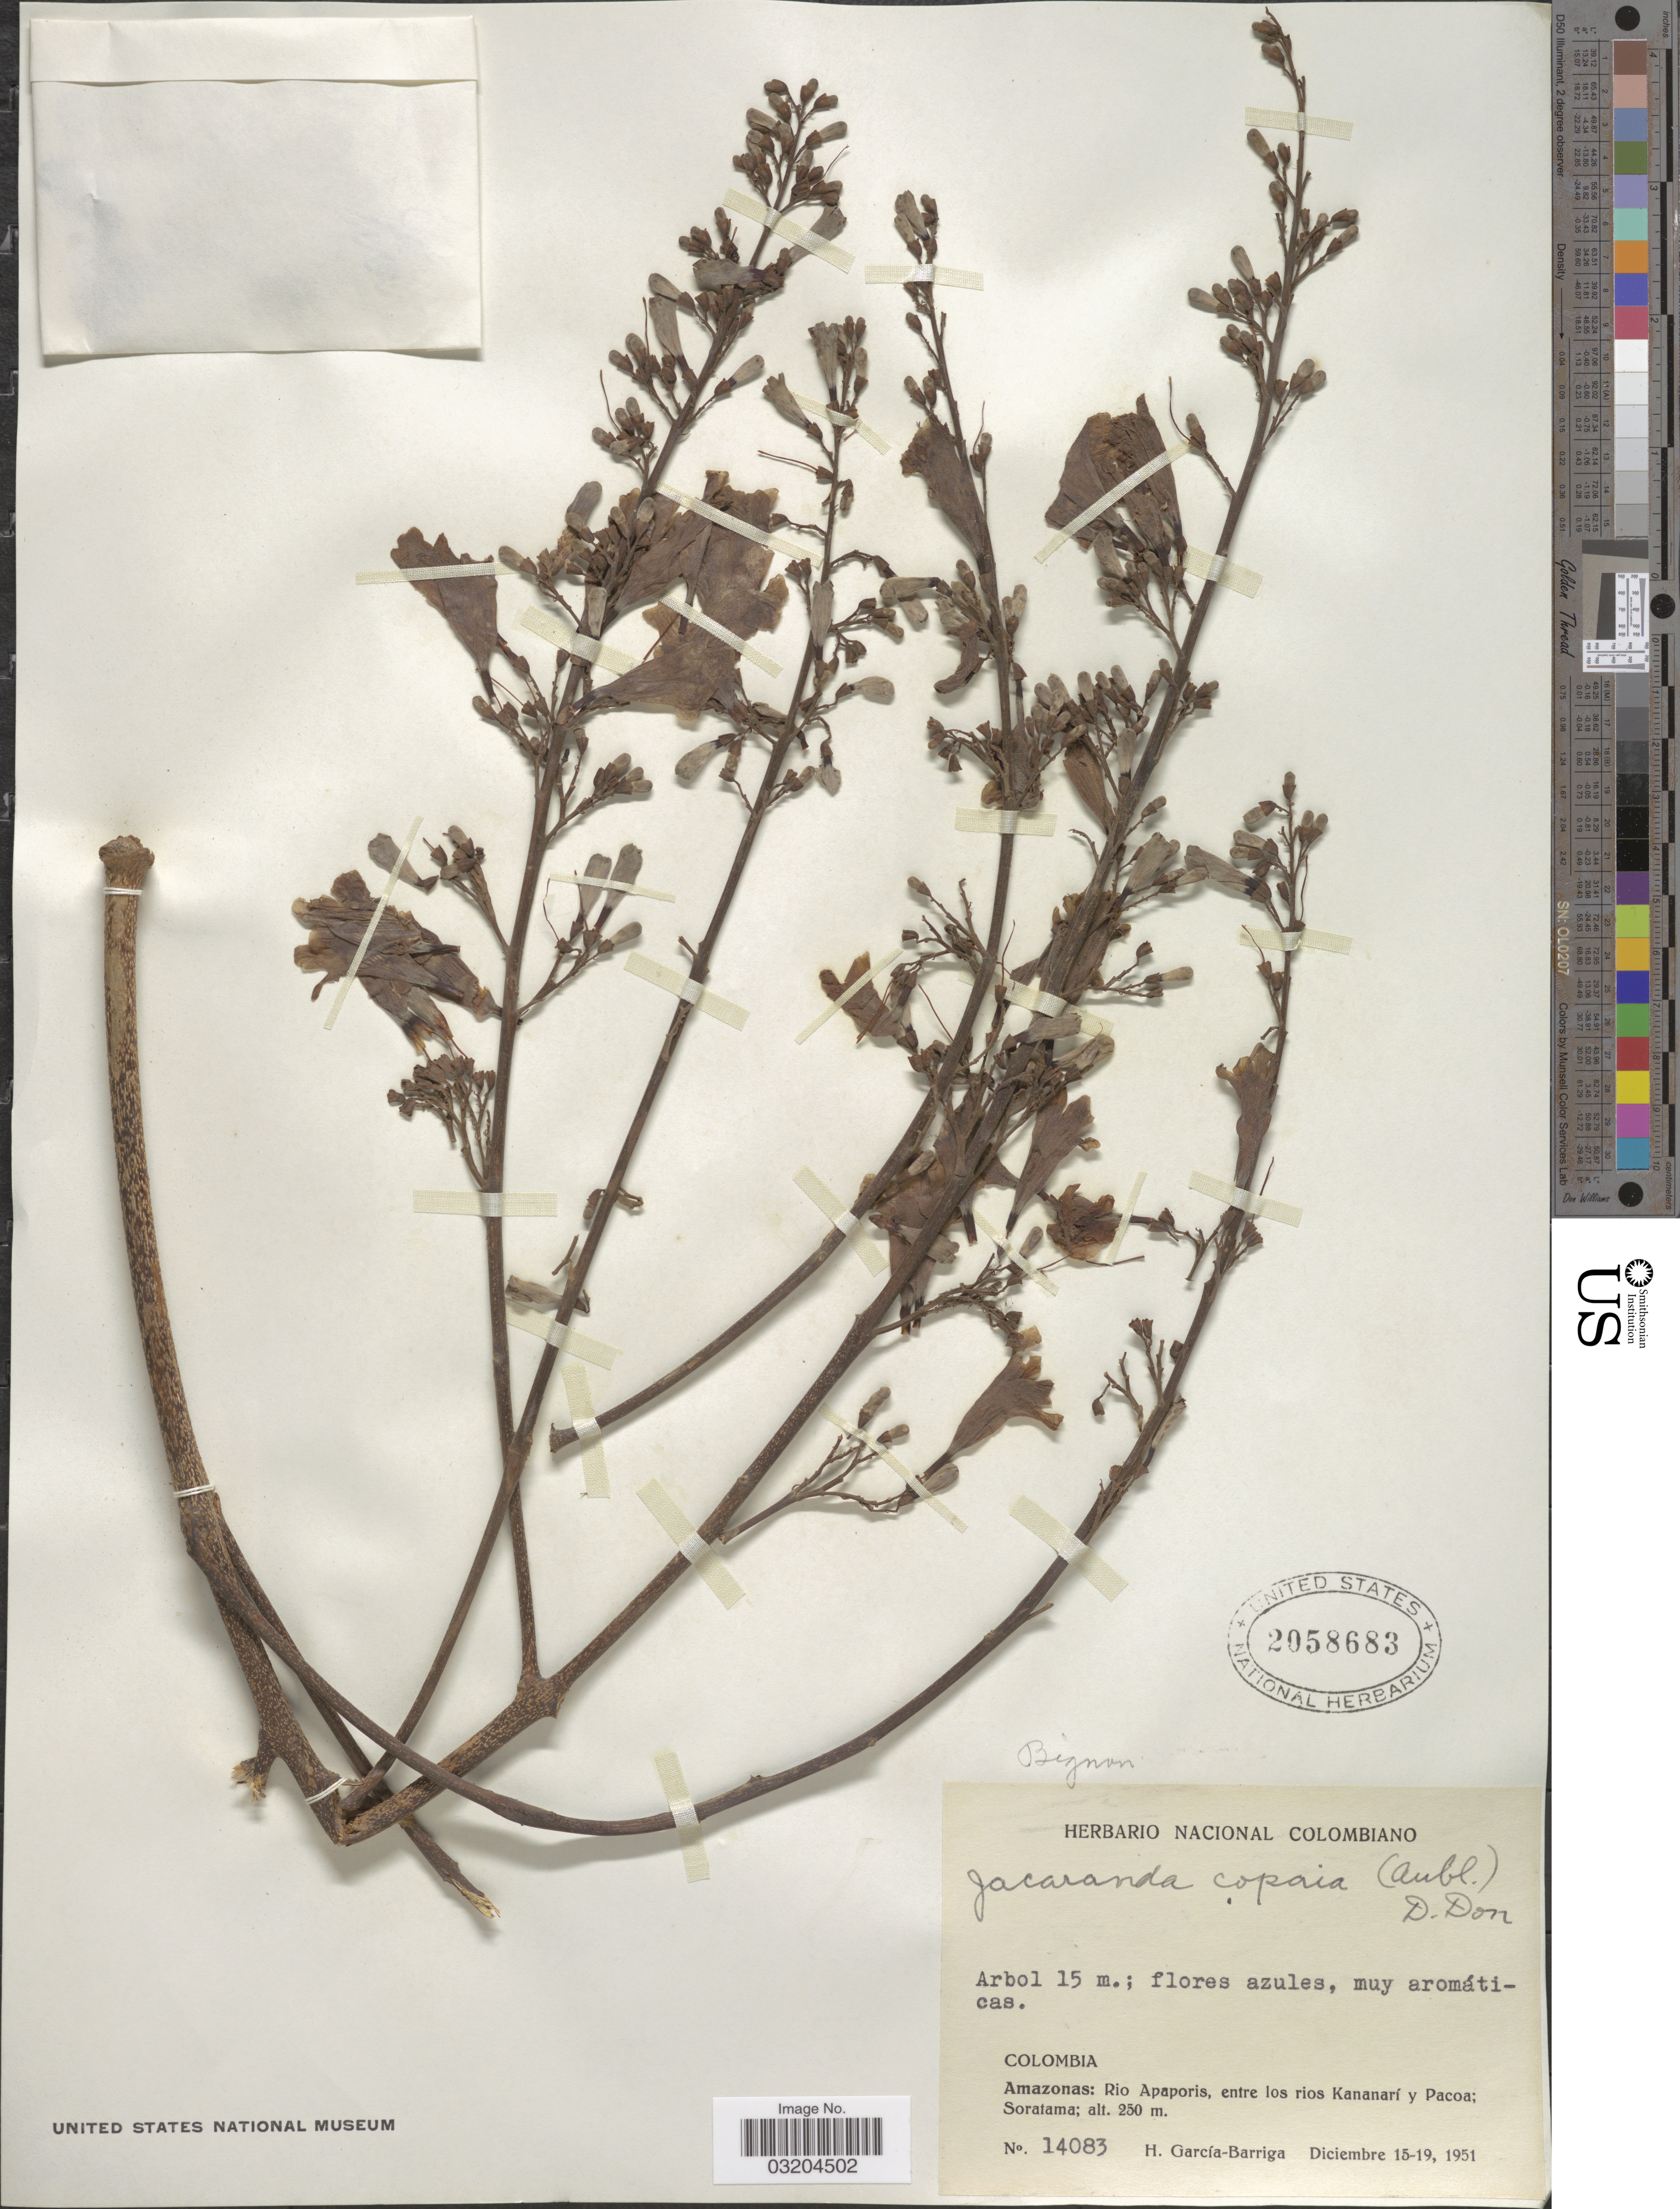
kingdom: Plantae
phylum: Tracheophyta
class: Magnoliopsida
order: Lamiales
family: Bignoniaceae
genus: Jacaranda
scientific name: Jacaranda copaia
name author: (Aubl.) D. Don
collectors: H. García Barriga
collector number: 14083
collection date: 1951-12-15/1951-12-19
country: Colombia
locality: Rio Apaporis, entre los rios Kananarí y Pacoa.; Soratama.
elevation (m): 250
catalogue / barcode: US 2058683